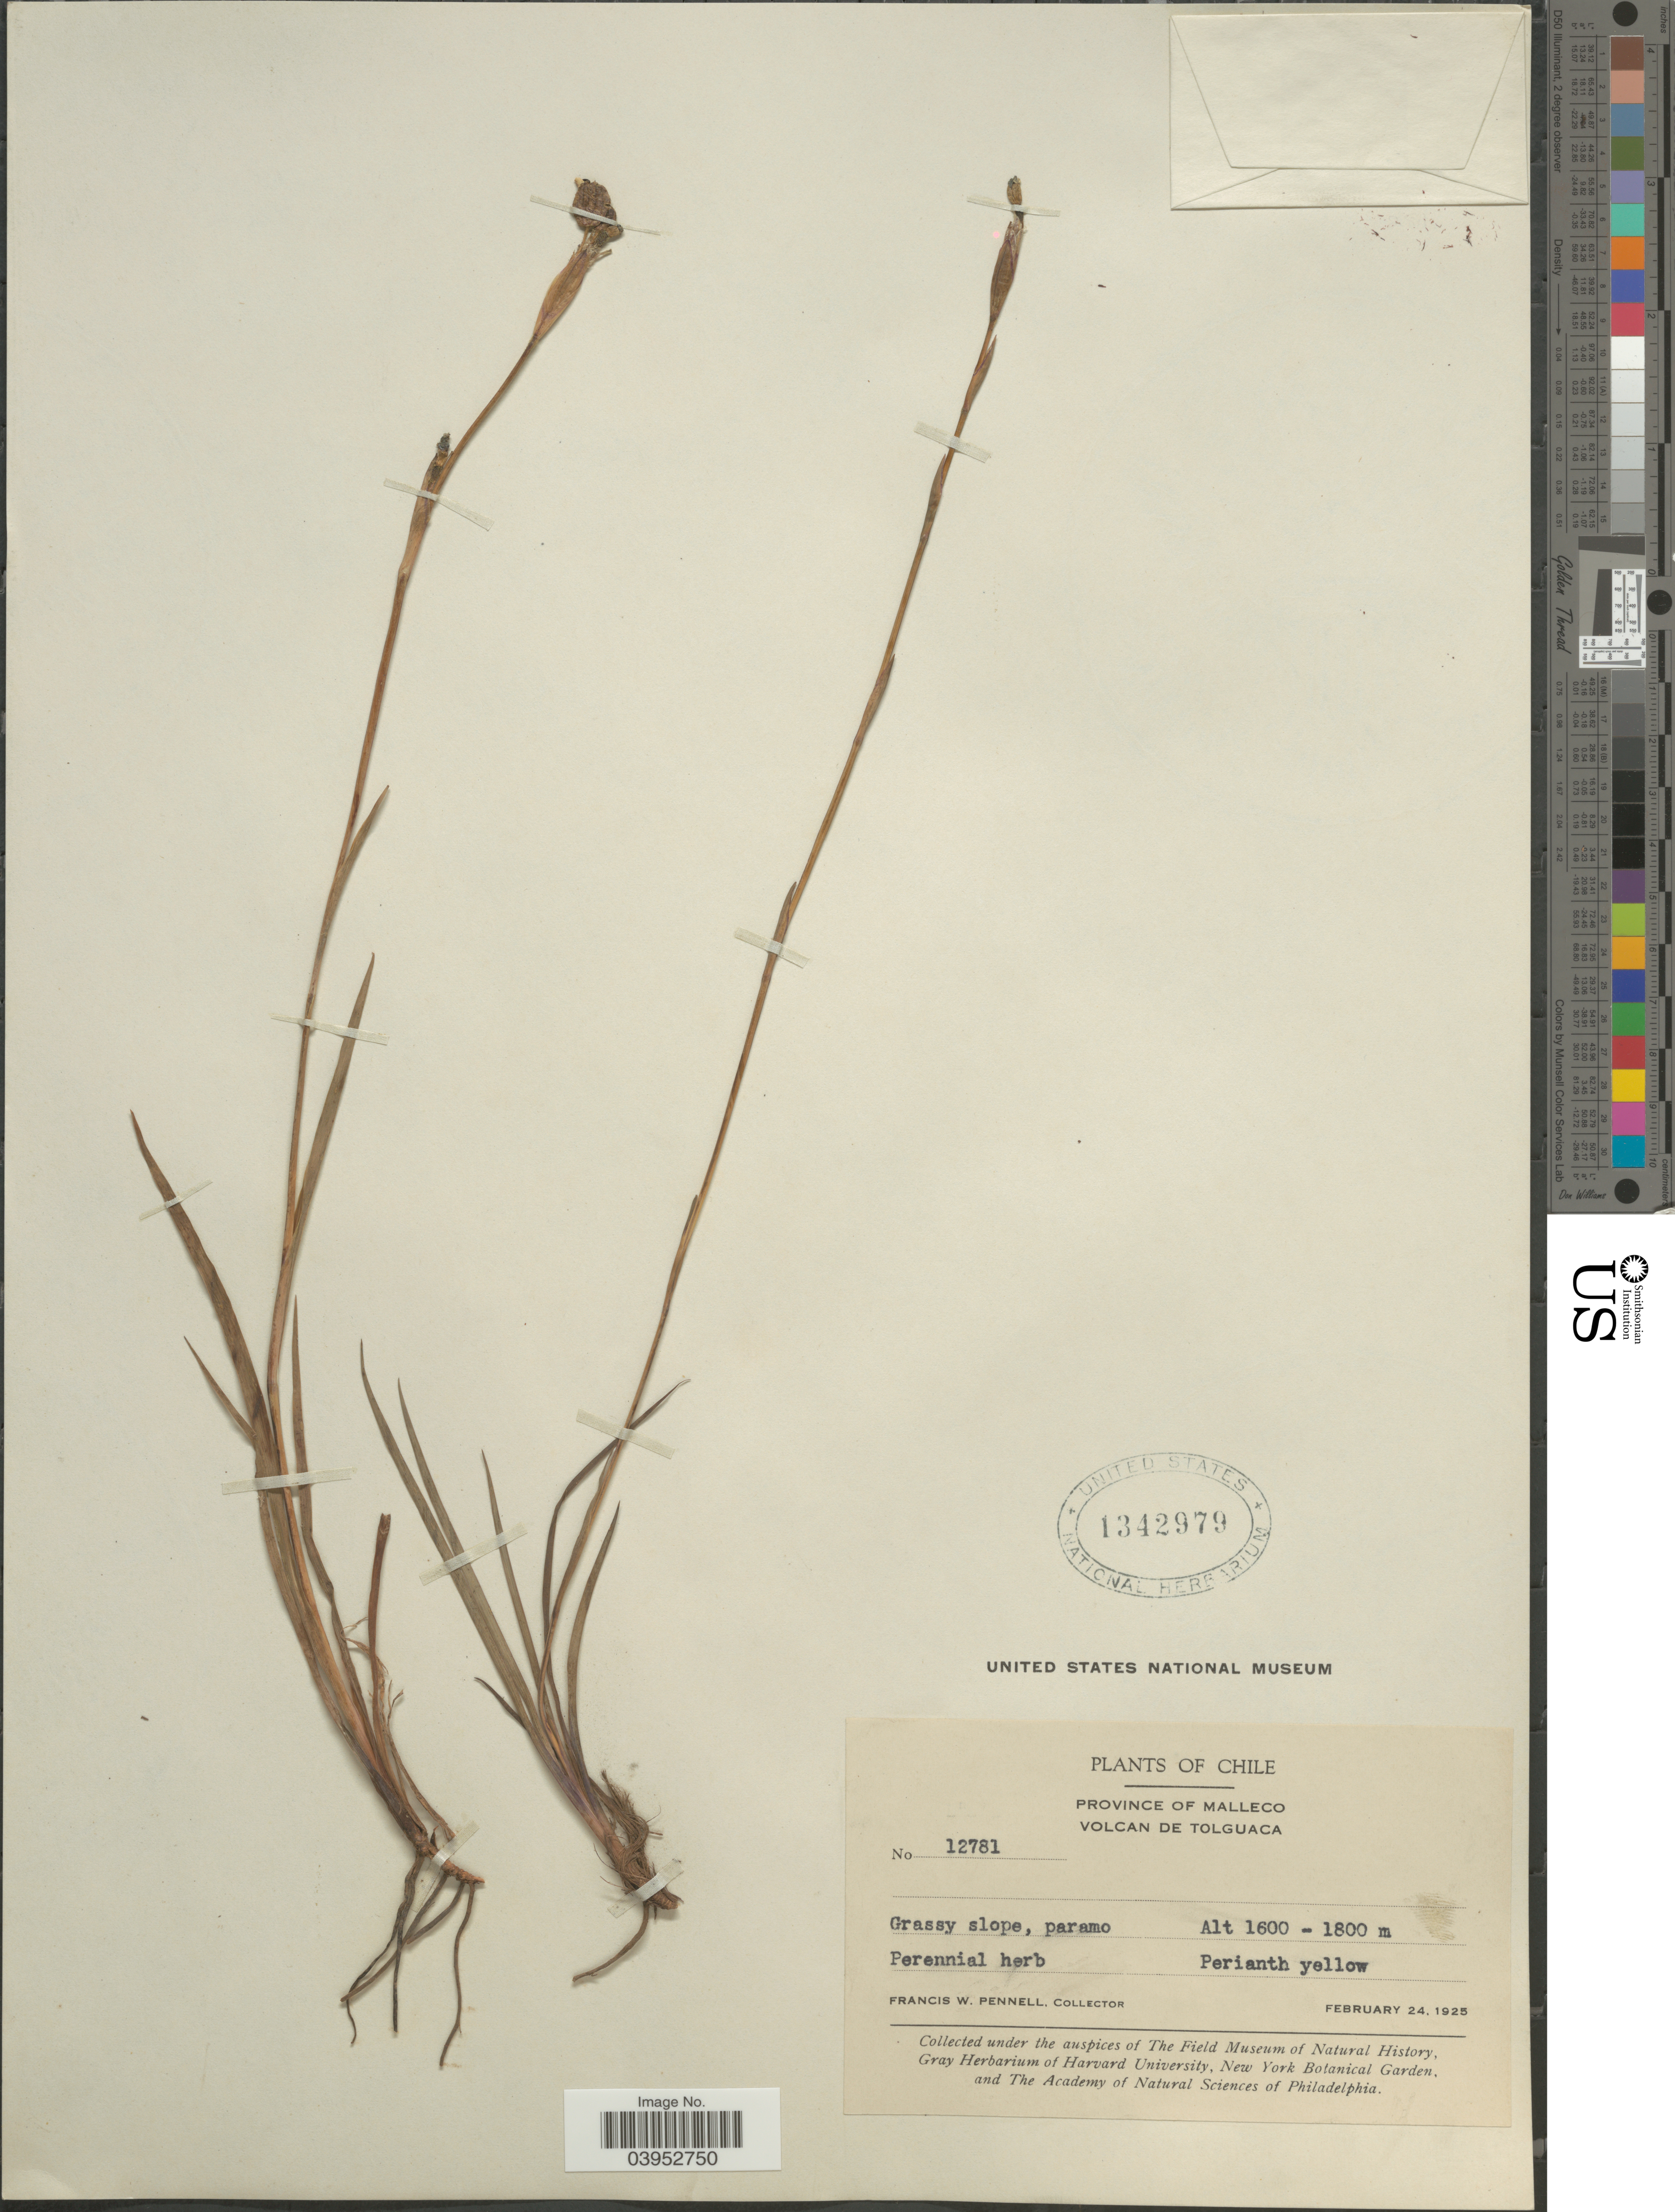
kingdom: Plantae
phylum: Tracheophyta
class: Liliopsida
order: Asparagales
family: Iridaceae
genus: Sisyrinchium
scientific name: Sisyrinchium sp.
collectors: F. W. Pennell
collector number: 12781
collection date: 1925-02-24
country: Chile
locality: Province of Malleco. Volcan de Tolguaca.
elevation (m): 1600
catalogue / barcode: US 1342979